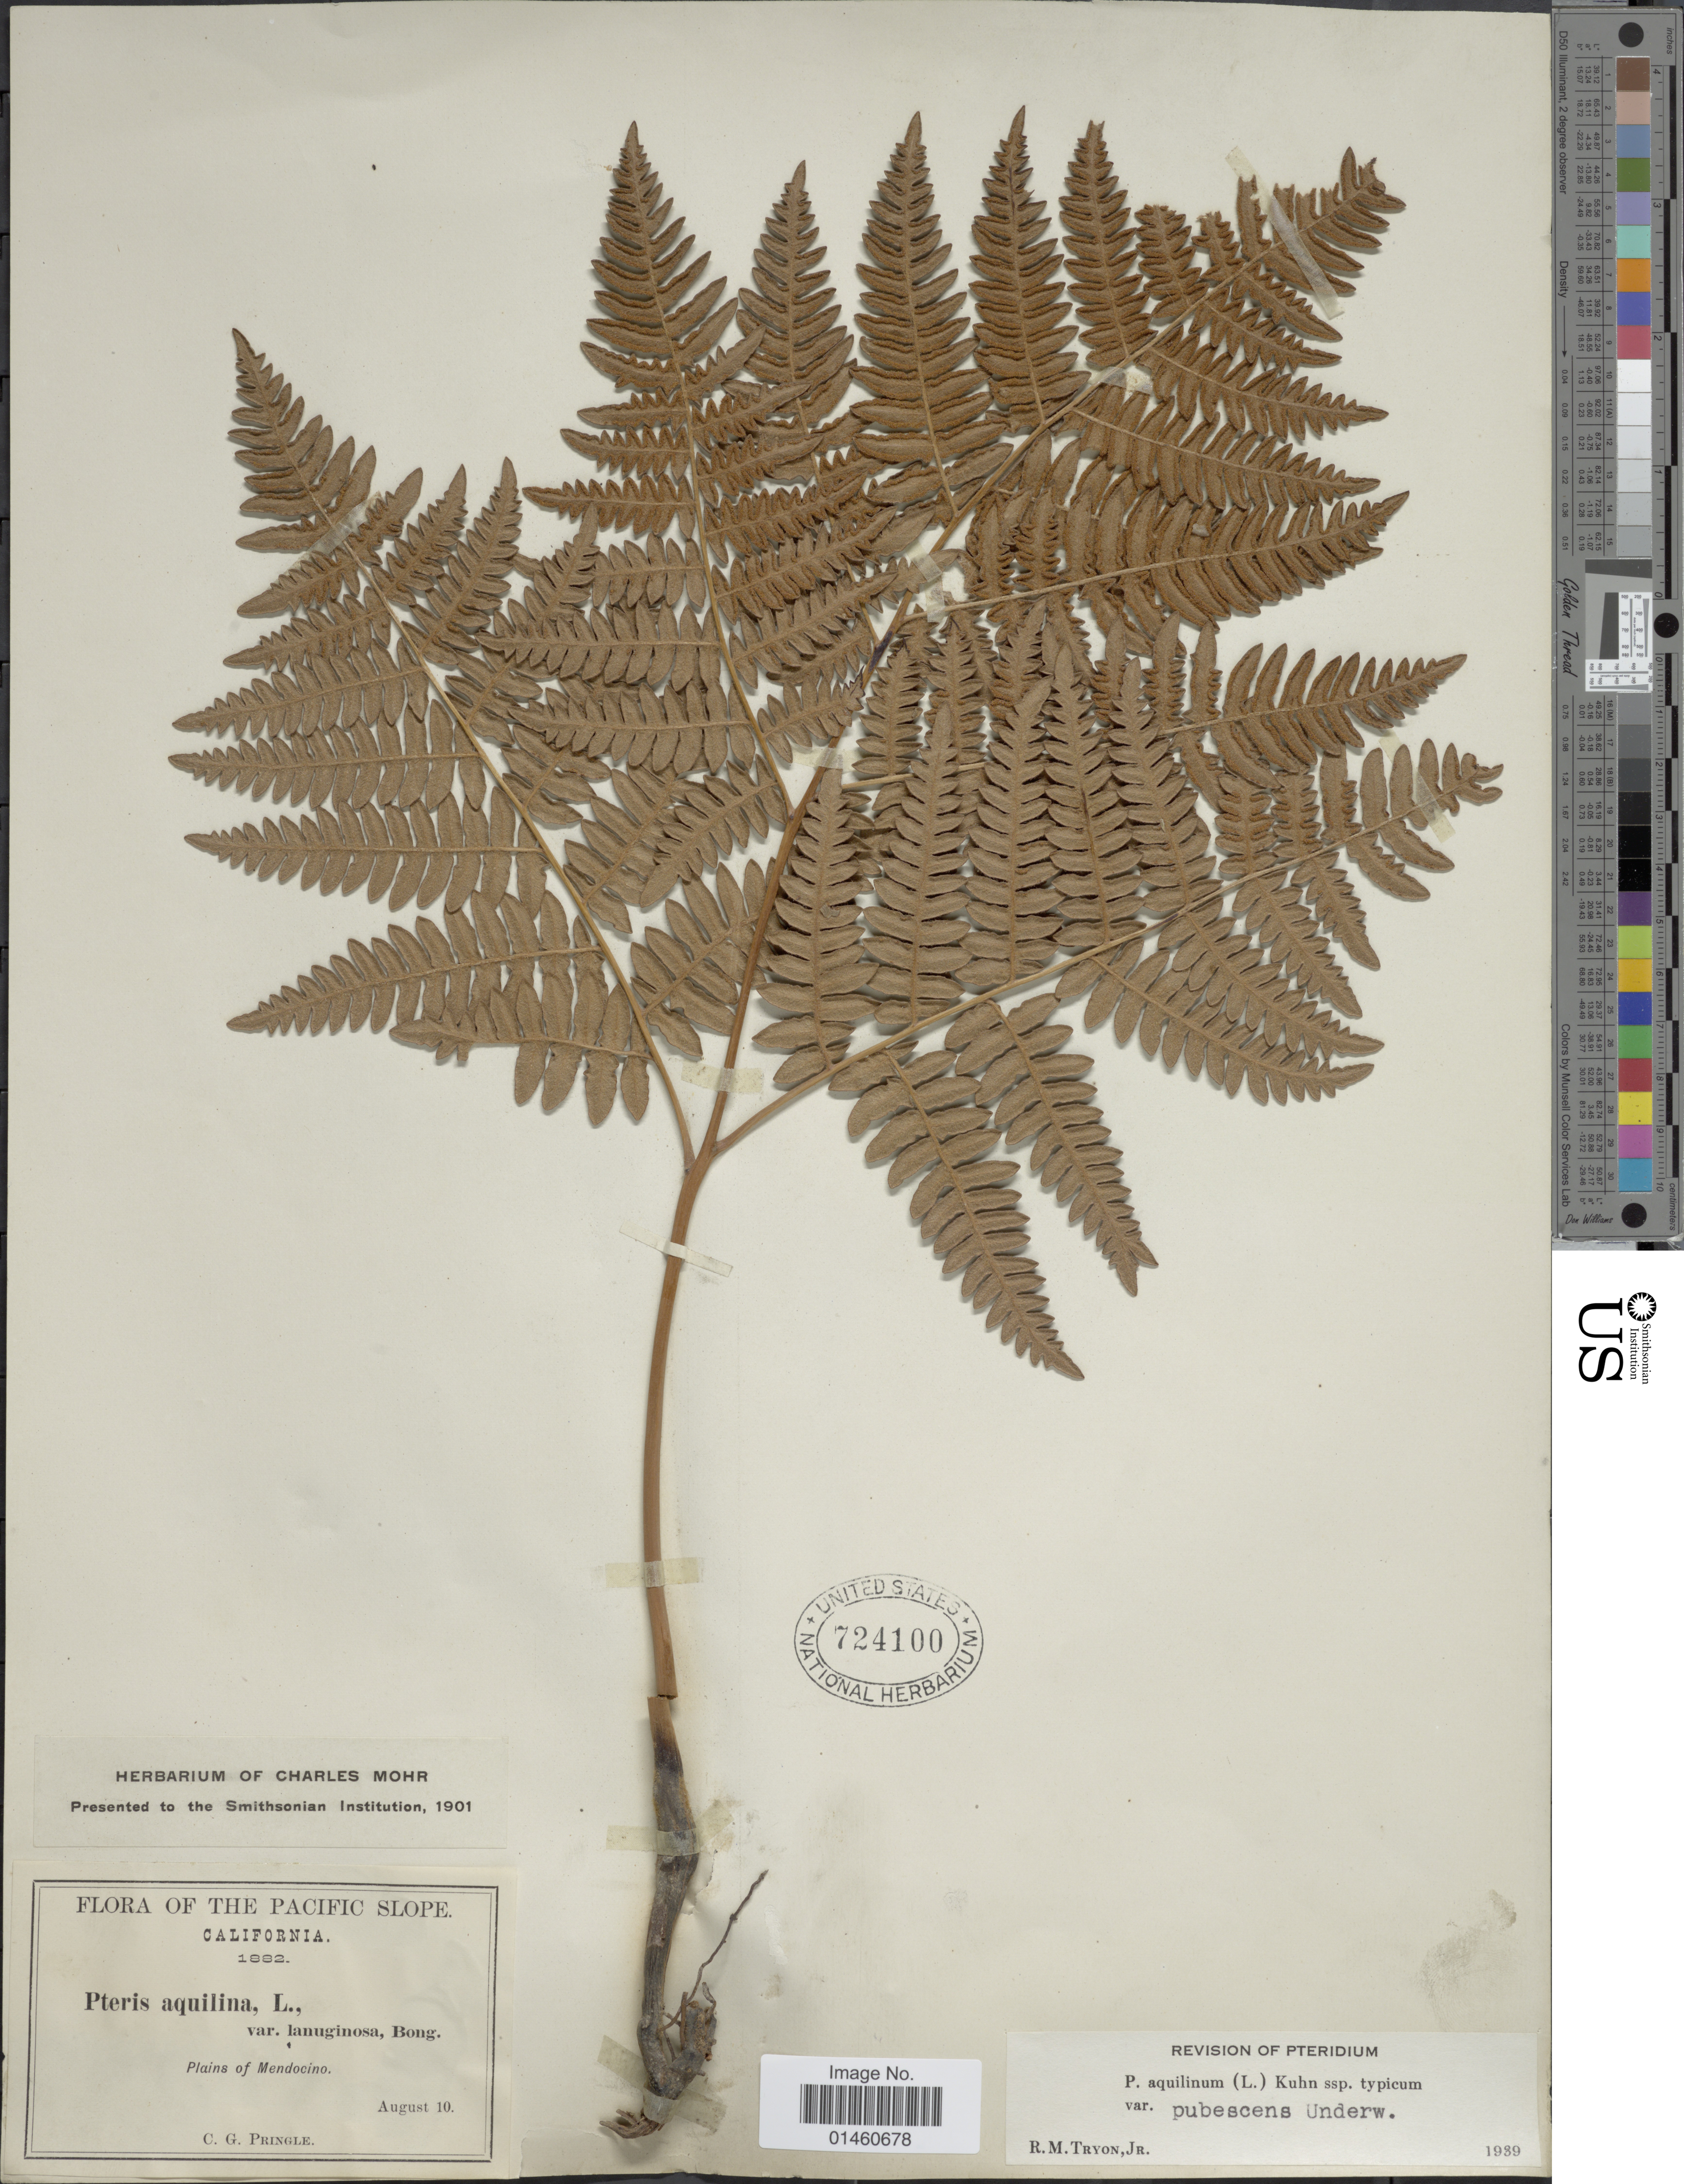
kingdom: Plantae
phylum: Tracheophyta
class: Polypodiopsida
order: Polypodiales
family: Dennstaedtiaceae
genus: Pteridium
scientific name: Pteridium pubescens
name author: (Underw.) Christenh.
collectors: C. G. Pringle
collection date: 1882-08-10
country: United States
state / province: California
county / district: Mendocino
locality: Pacific Slope, Plains of Mendocino.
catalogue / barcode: US 724100